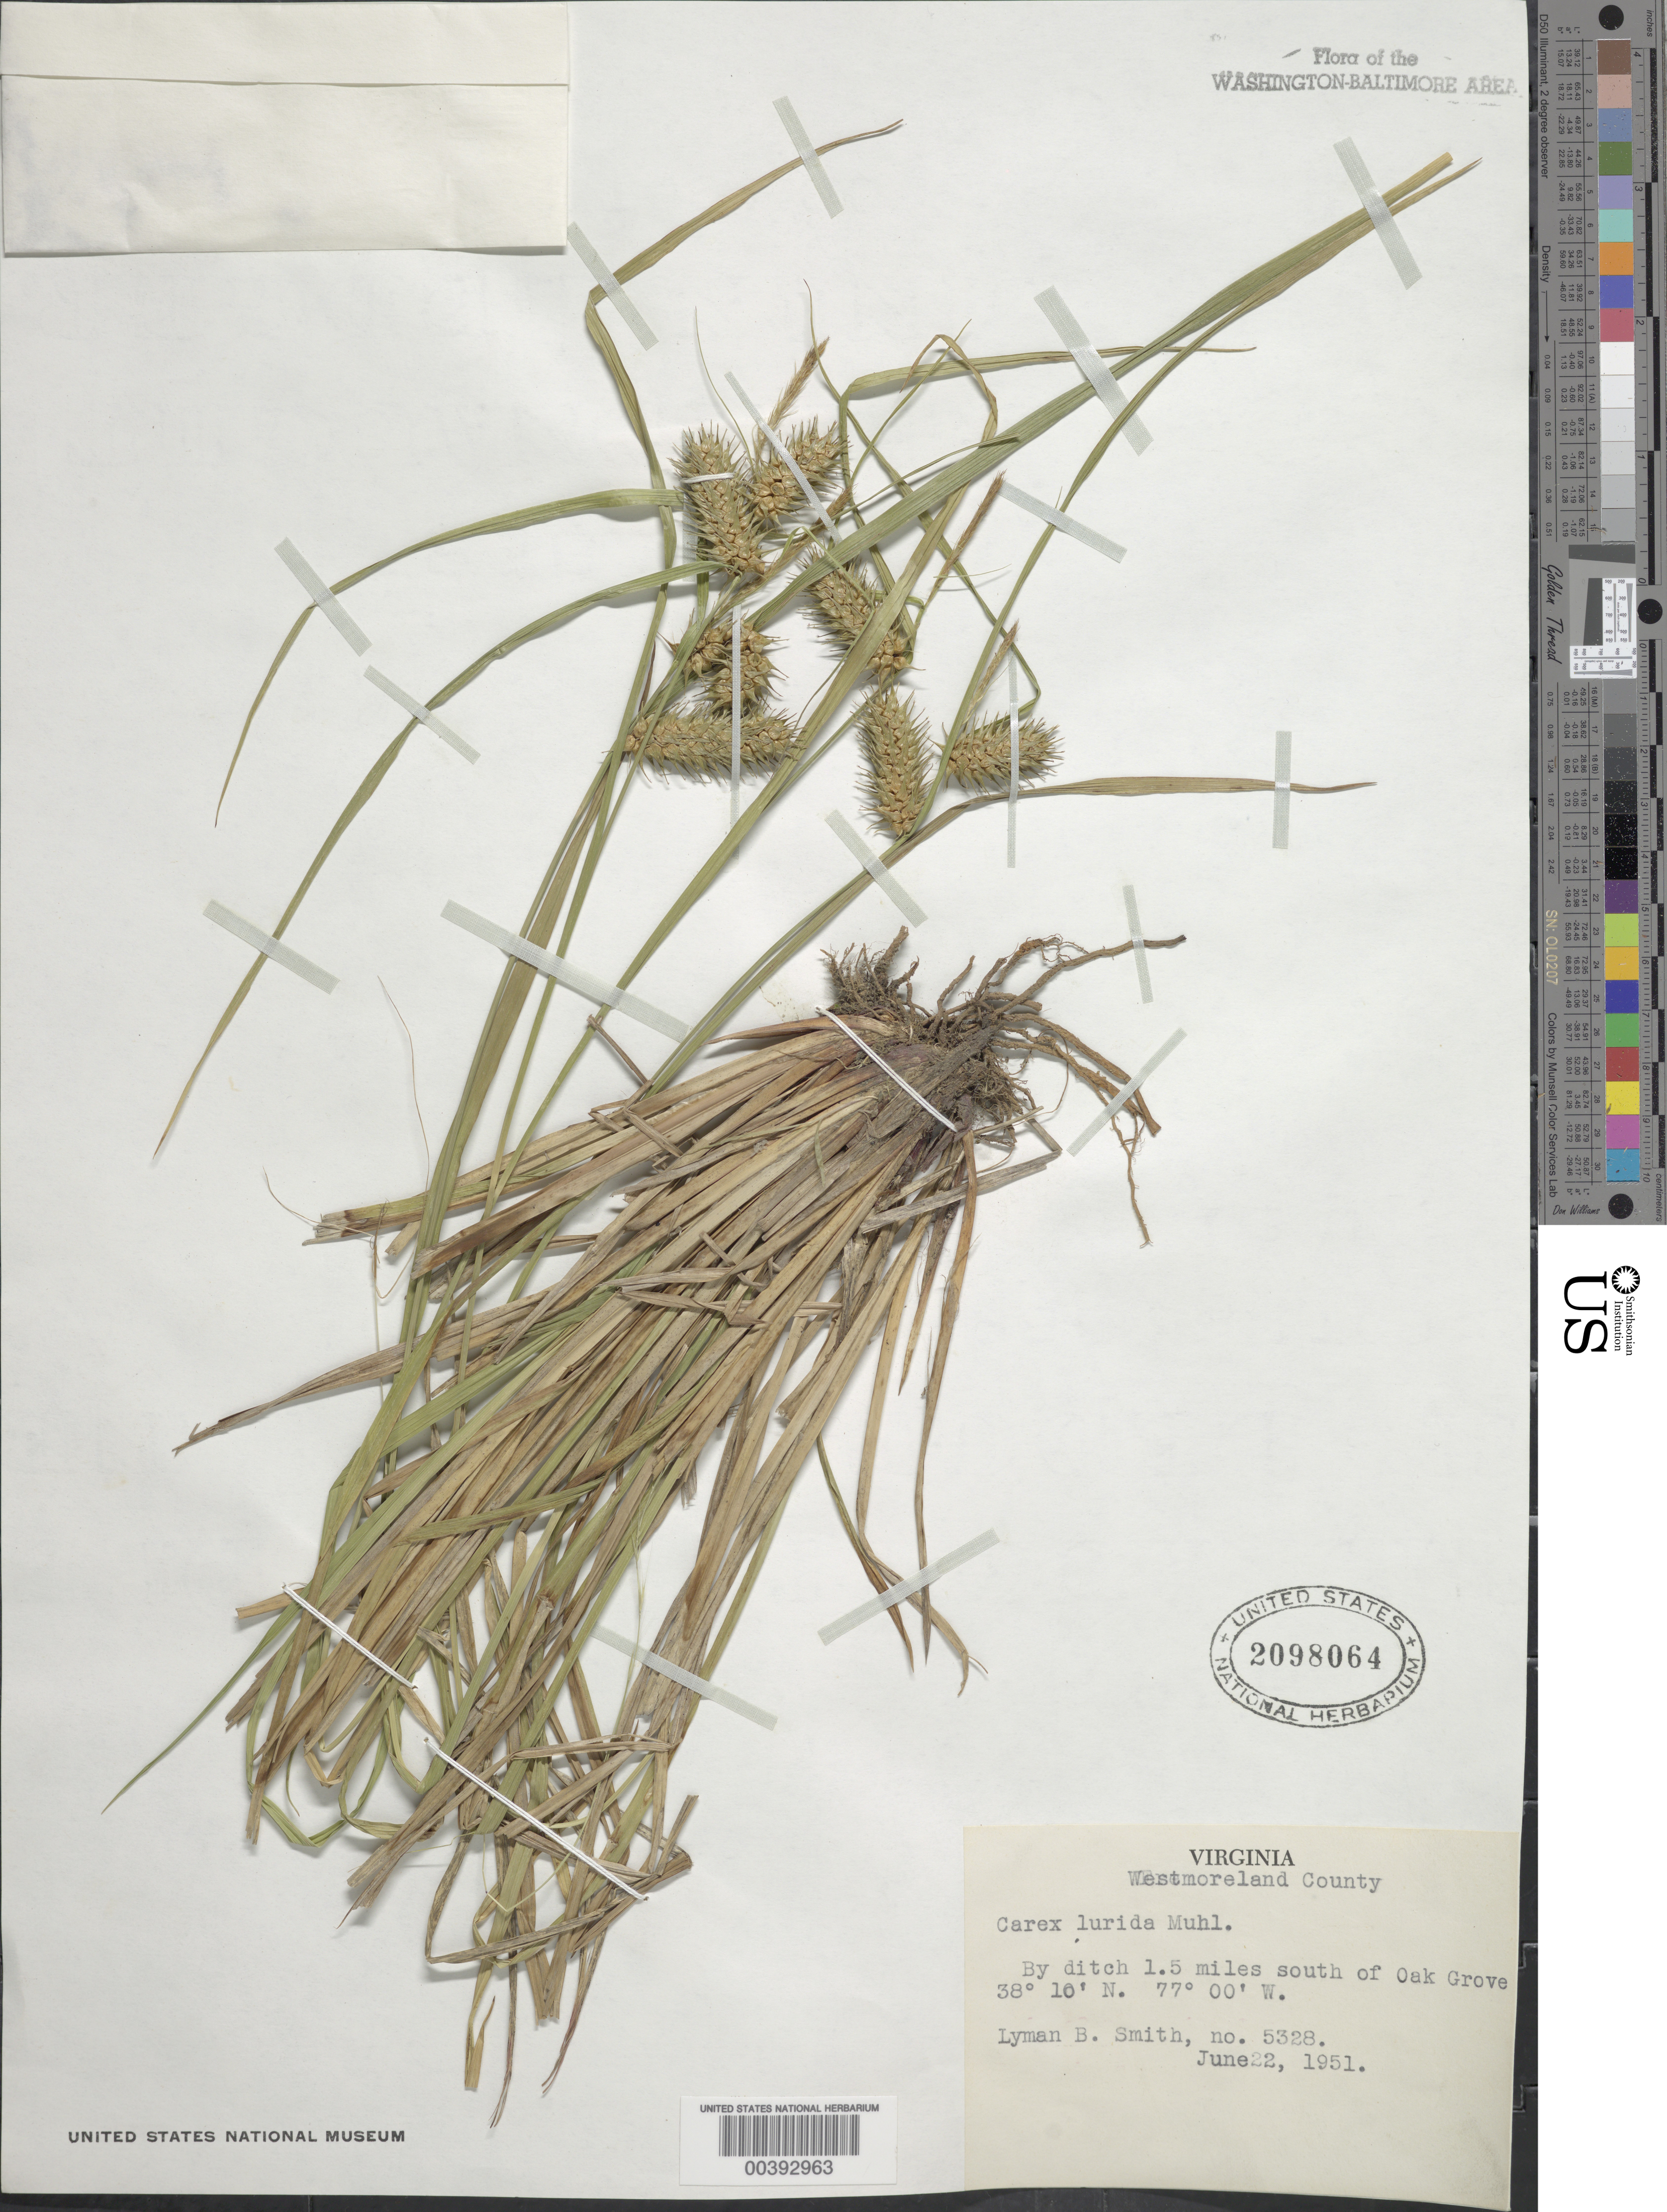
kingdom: Plantae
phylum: Tracheophyta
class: Liliopsida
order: Poales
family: Cyperaceae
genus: Carex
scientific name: Carex lurida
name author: Wahlenb.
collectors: L. Smith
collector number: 5328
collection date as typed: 22 Jun 1951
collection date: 1951-06-22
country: United States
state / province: Virginia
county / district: Westmoreland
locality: South of Oak Grove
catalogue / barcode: US 2098064